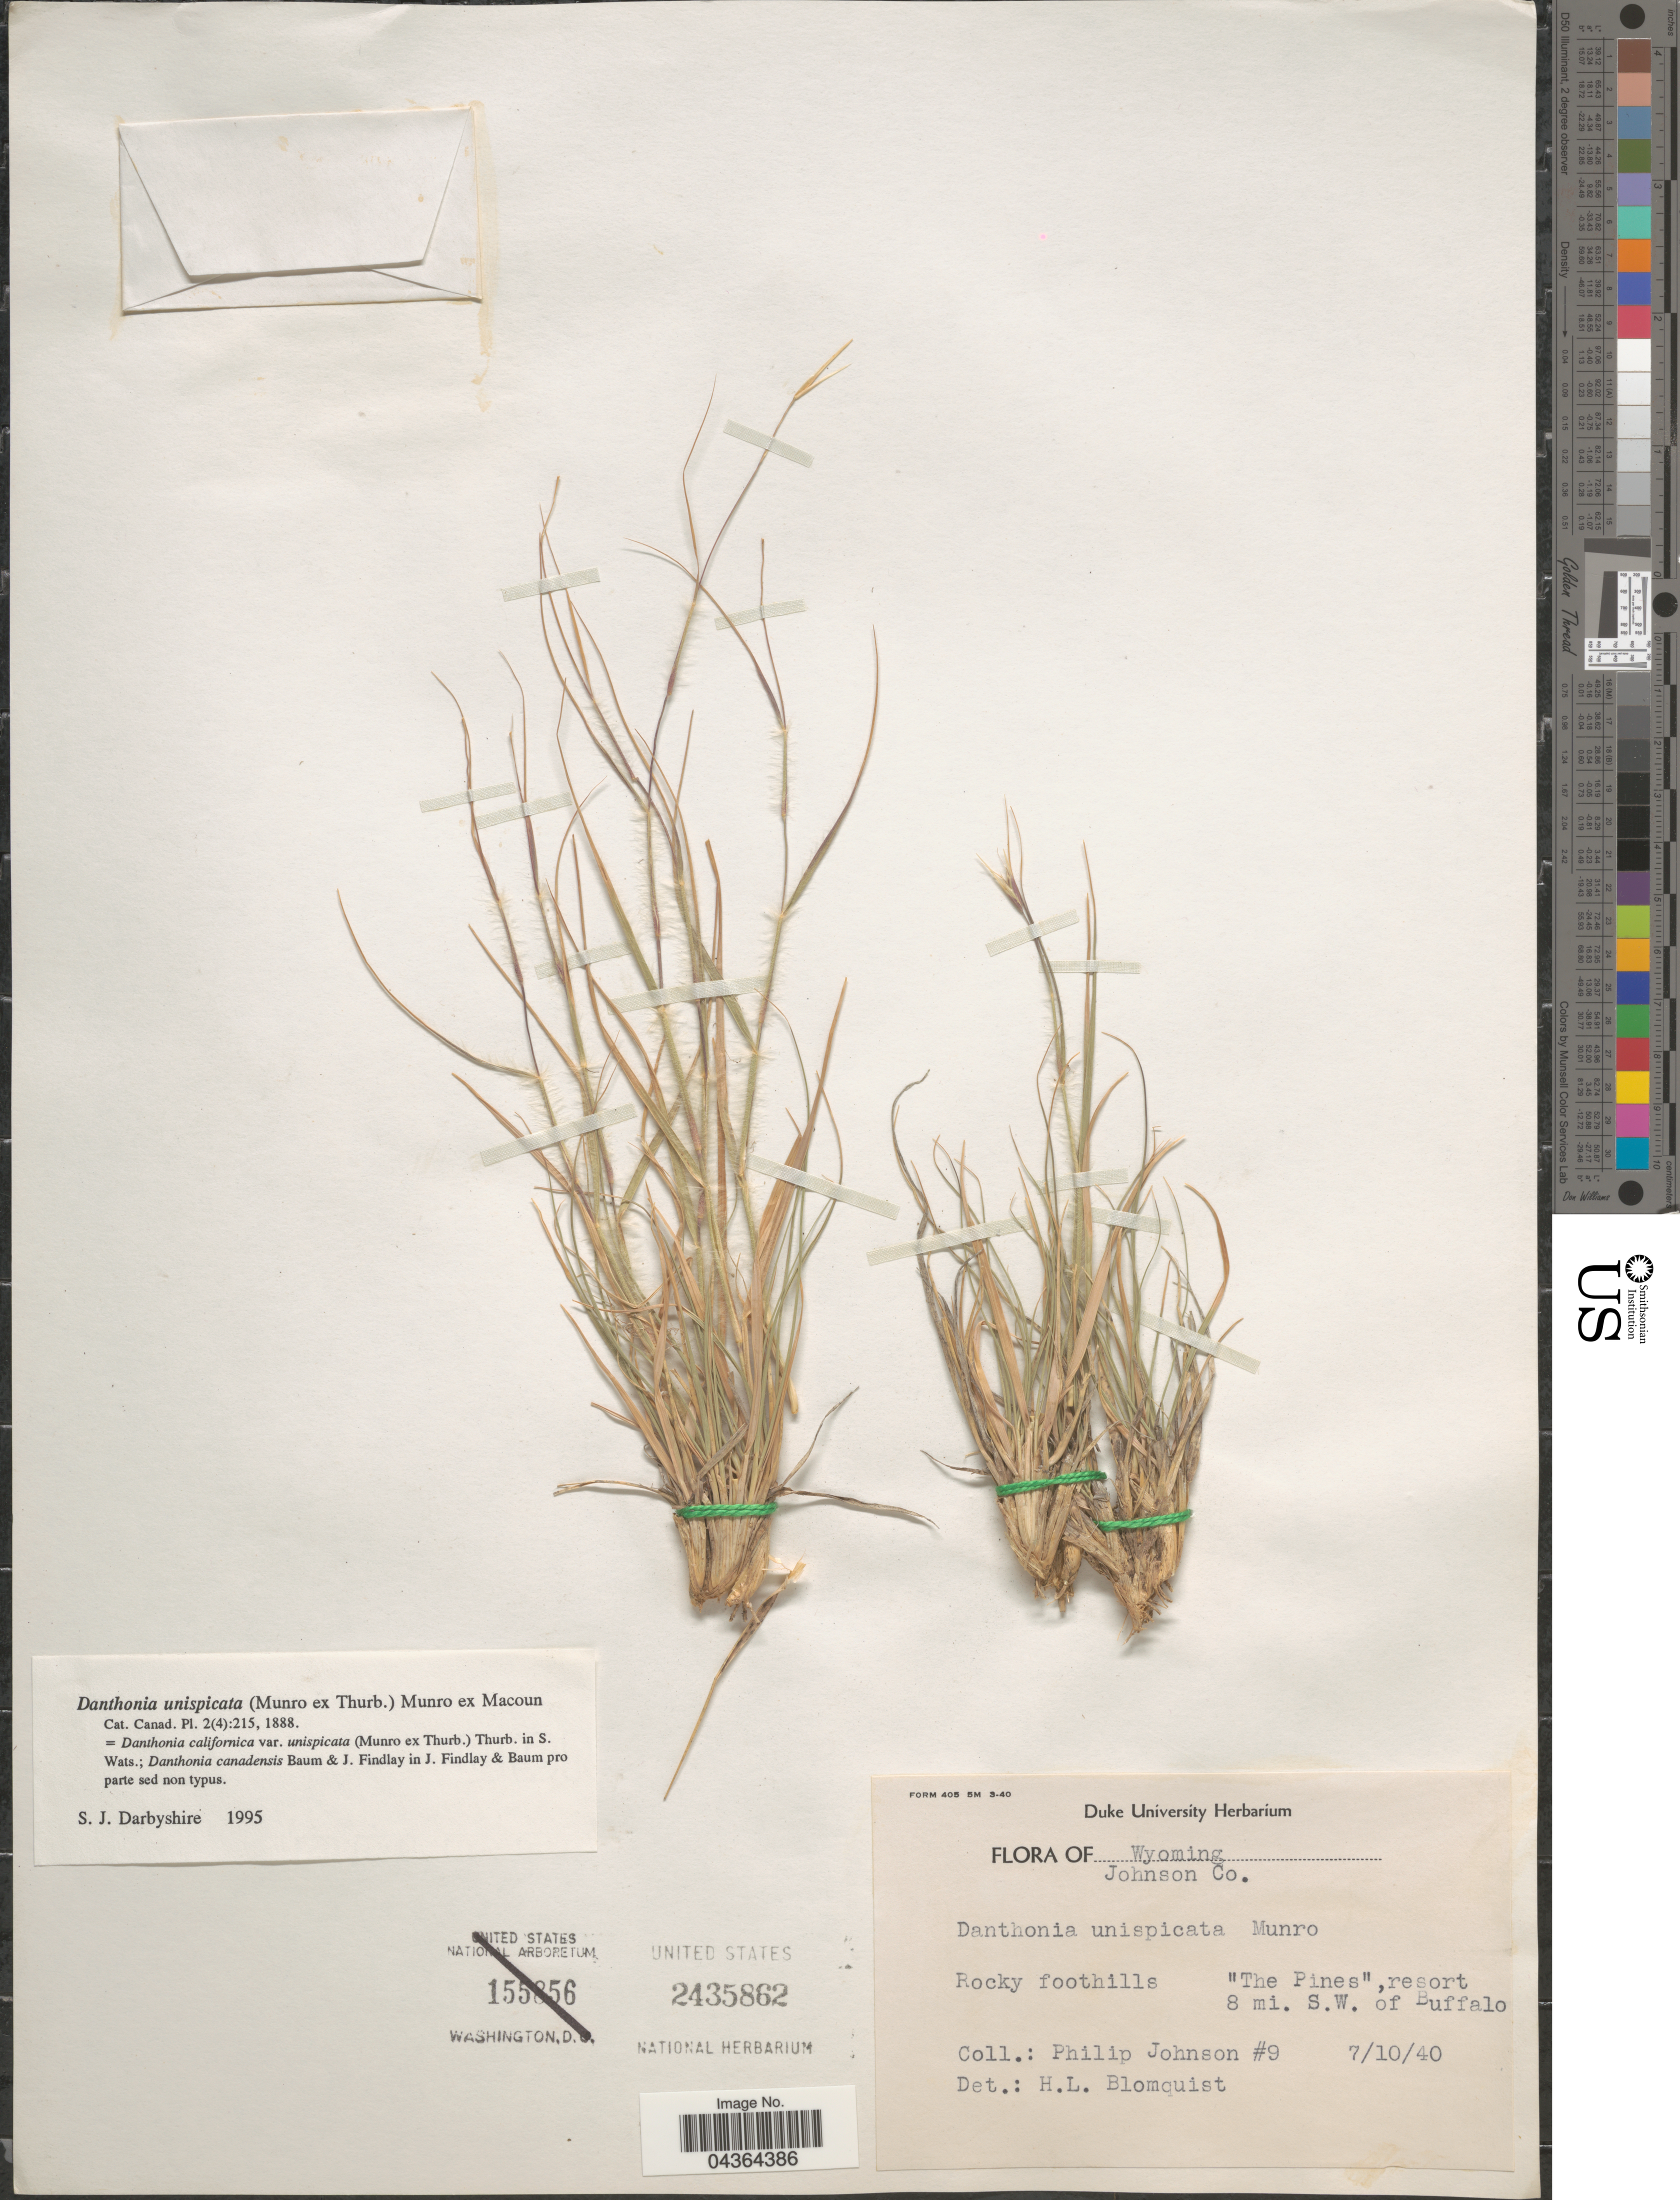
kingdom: Plantae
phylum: Tracheophyta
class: Liliopsida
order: Poales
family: Poaceae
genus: Danthonia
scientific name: Danthonia unispicata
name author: (Thurb.) Munro ex Macoun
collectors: P. Johnson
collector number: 9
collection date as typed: Transcribed d/m/y: 10/7/40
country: United States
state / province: Wyoming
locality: Johnson Co. Rocky foothills " The Pines", resort 8 mi. S.W. of Buffalo.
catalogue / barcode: US 2435862